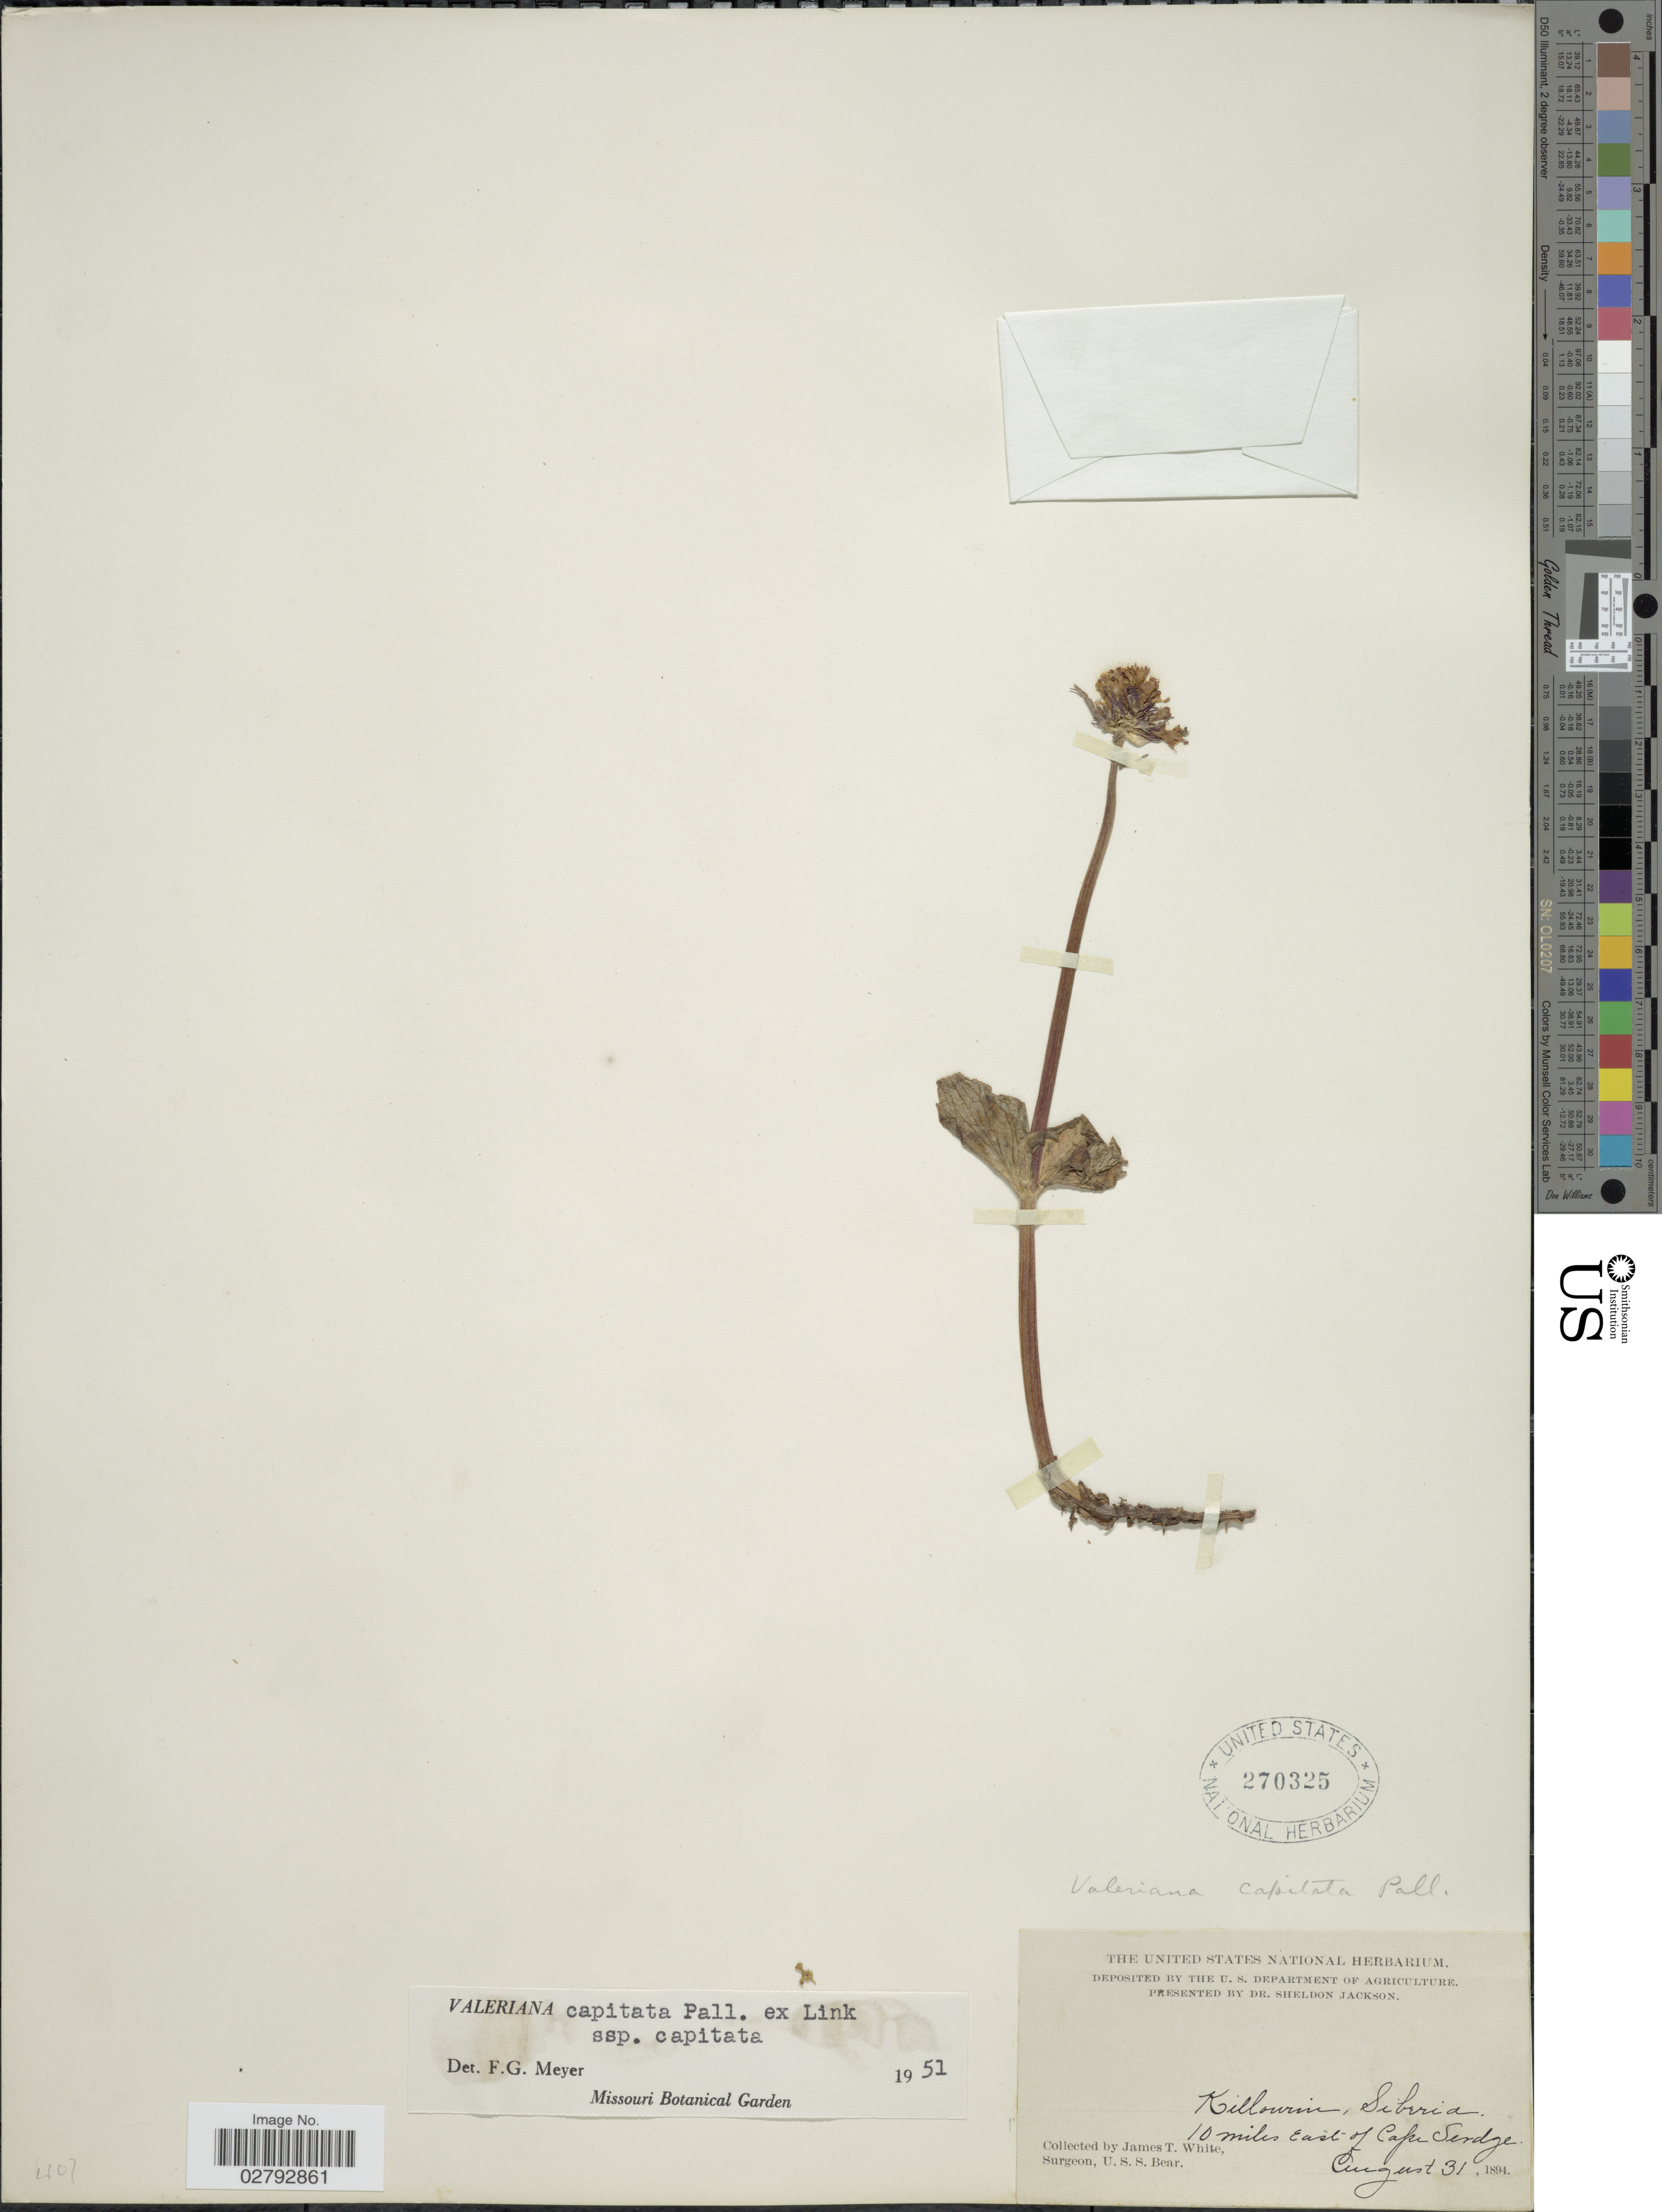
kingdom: Plantae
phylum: Tracheophyta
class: Magnoliopsida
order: Dipsacales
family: Caprifoliaceae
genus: Valeriana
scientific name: Valeriana capitata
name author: Link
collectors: J. T. White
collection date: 1894-08-31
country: Russian Federation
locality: Killourin, Siberia. 10 miles East of Cape Serdge.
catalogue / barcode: US 270325